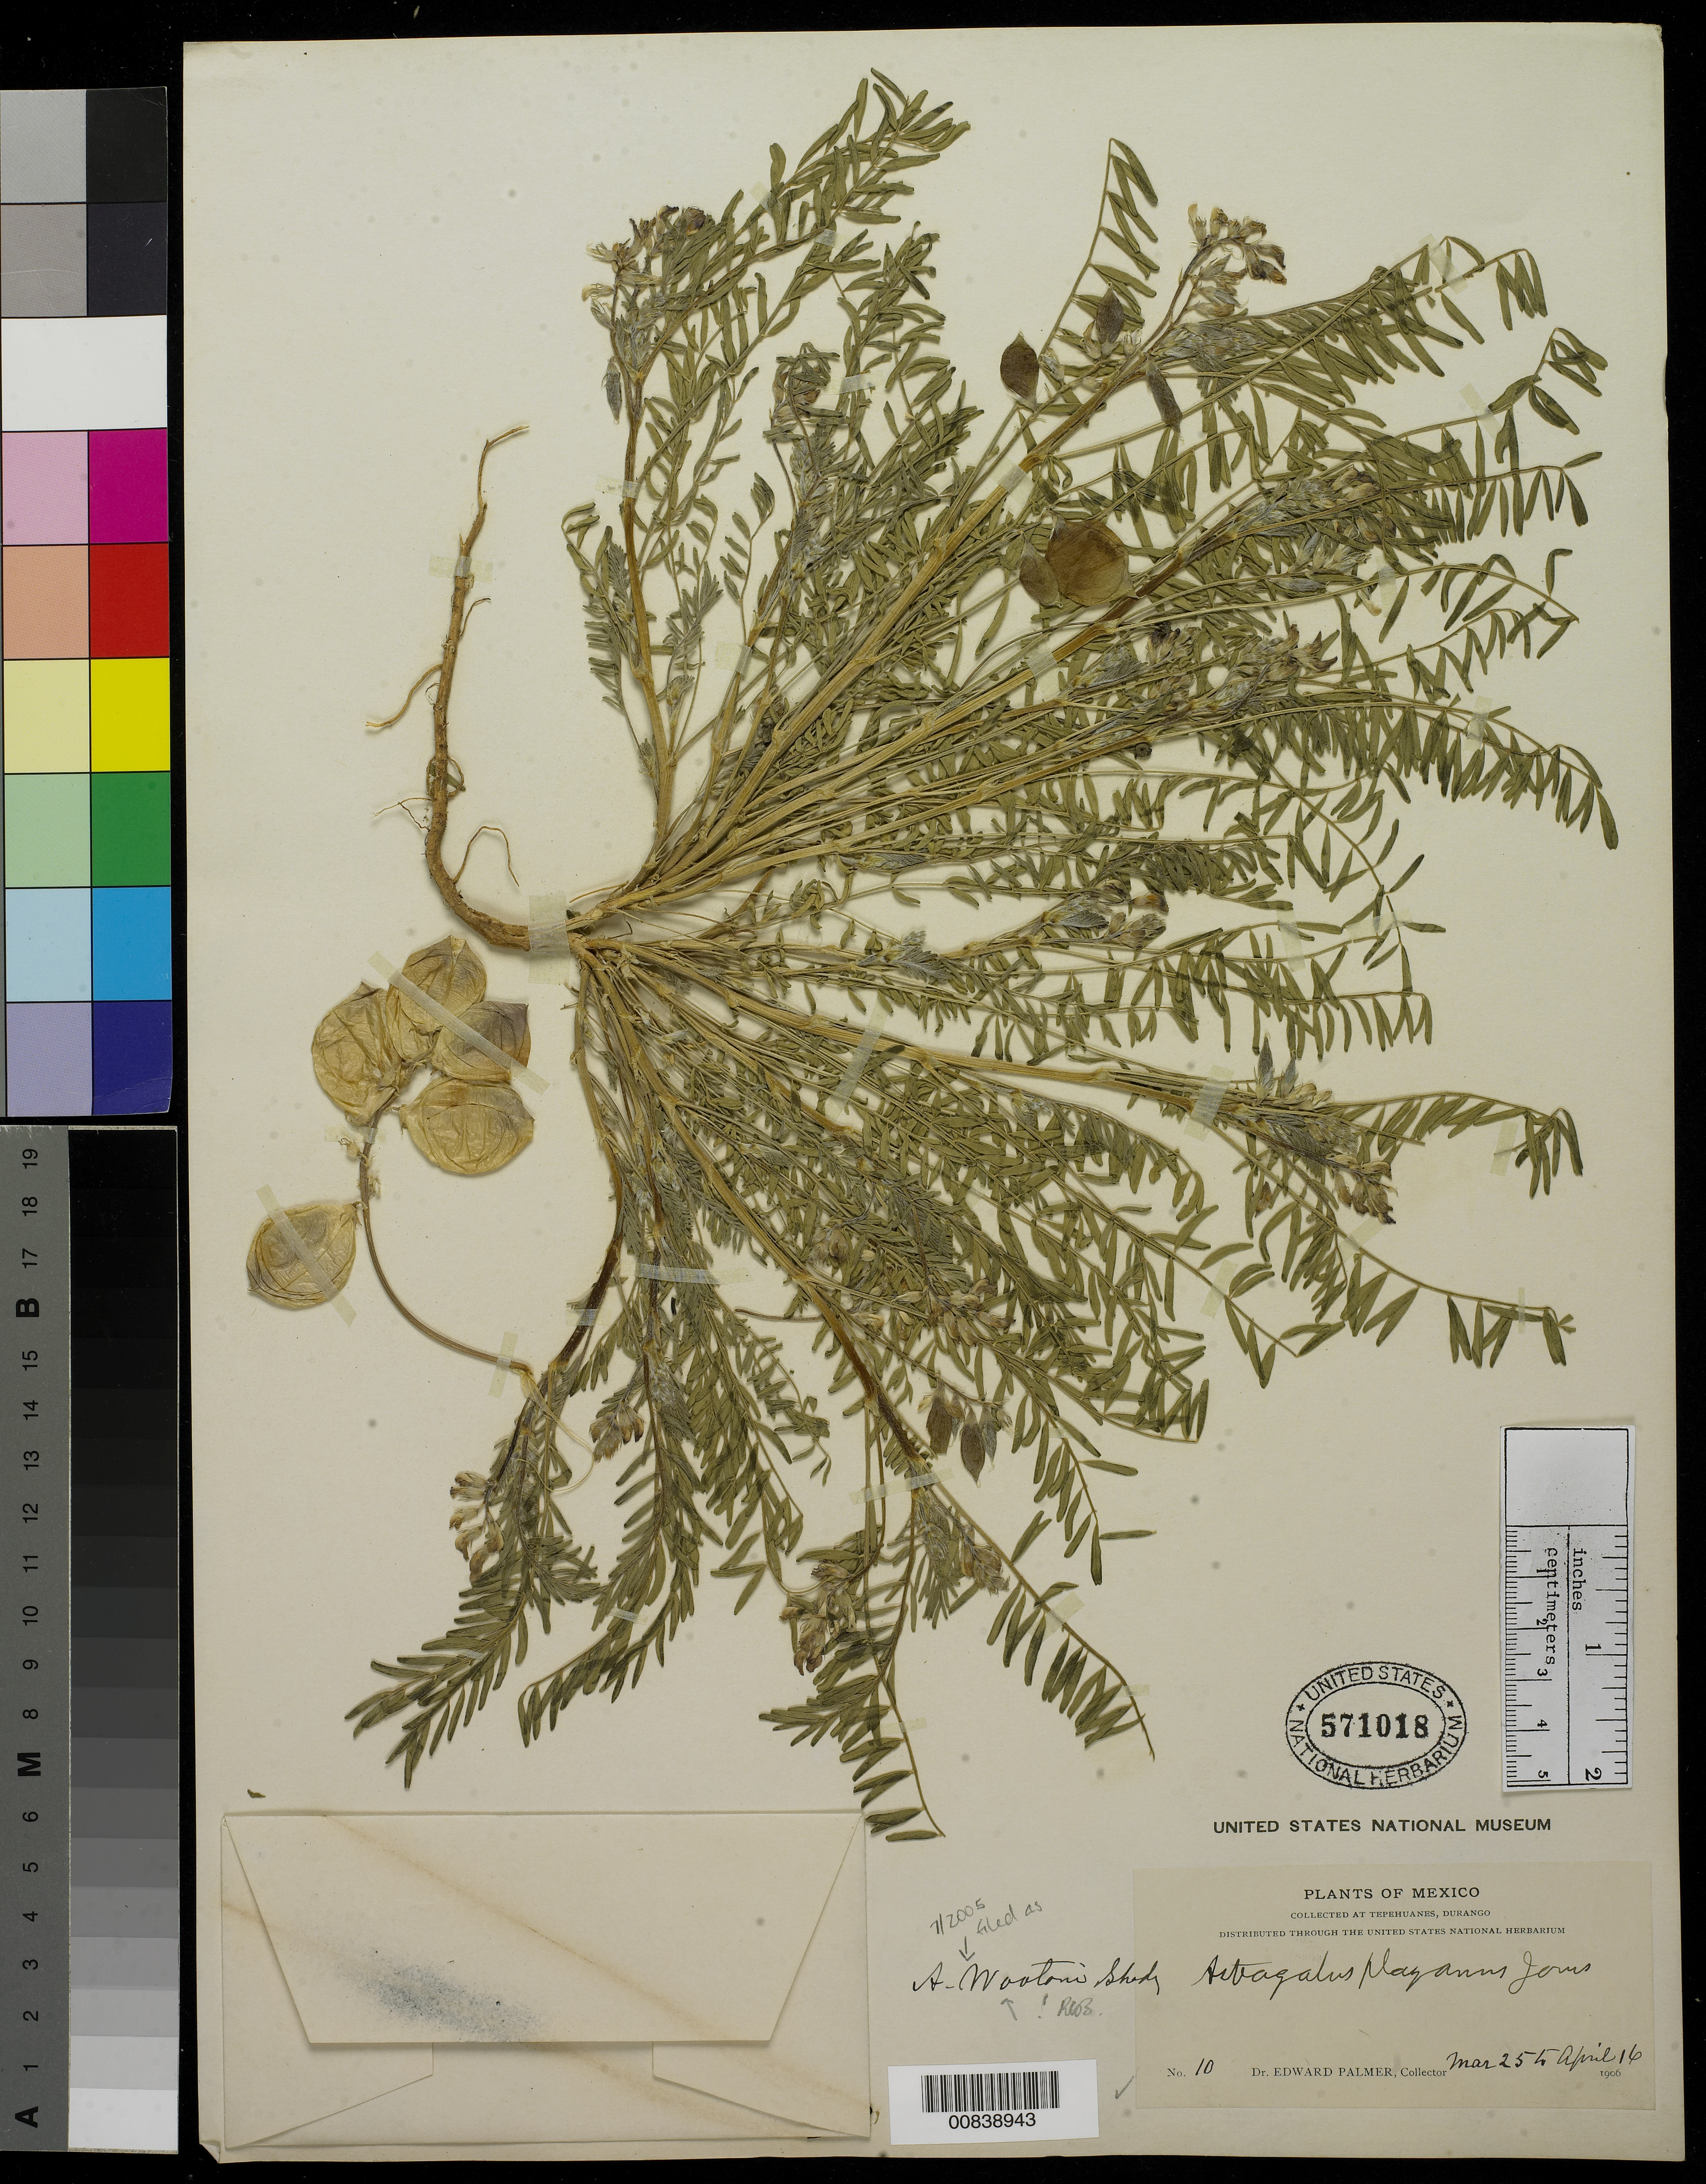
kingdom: Plantae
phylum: Tracheophyta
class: Magnoliopsida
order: Fabales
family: Fabaceae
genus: Astragalus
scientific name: Astragalus wootonii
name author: E. Sheld.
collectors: E. Palmer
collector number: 10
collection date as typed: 25 Mar 1906 to 16 Apr 1906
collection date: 1906-03-25/1906-04-16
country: Mexico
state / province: Durango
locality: Tepehuanes, Durango.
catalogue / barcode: US 571018